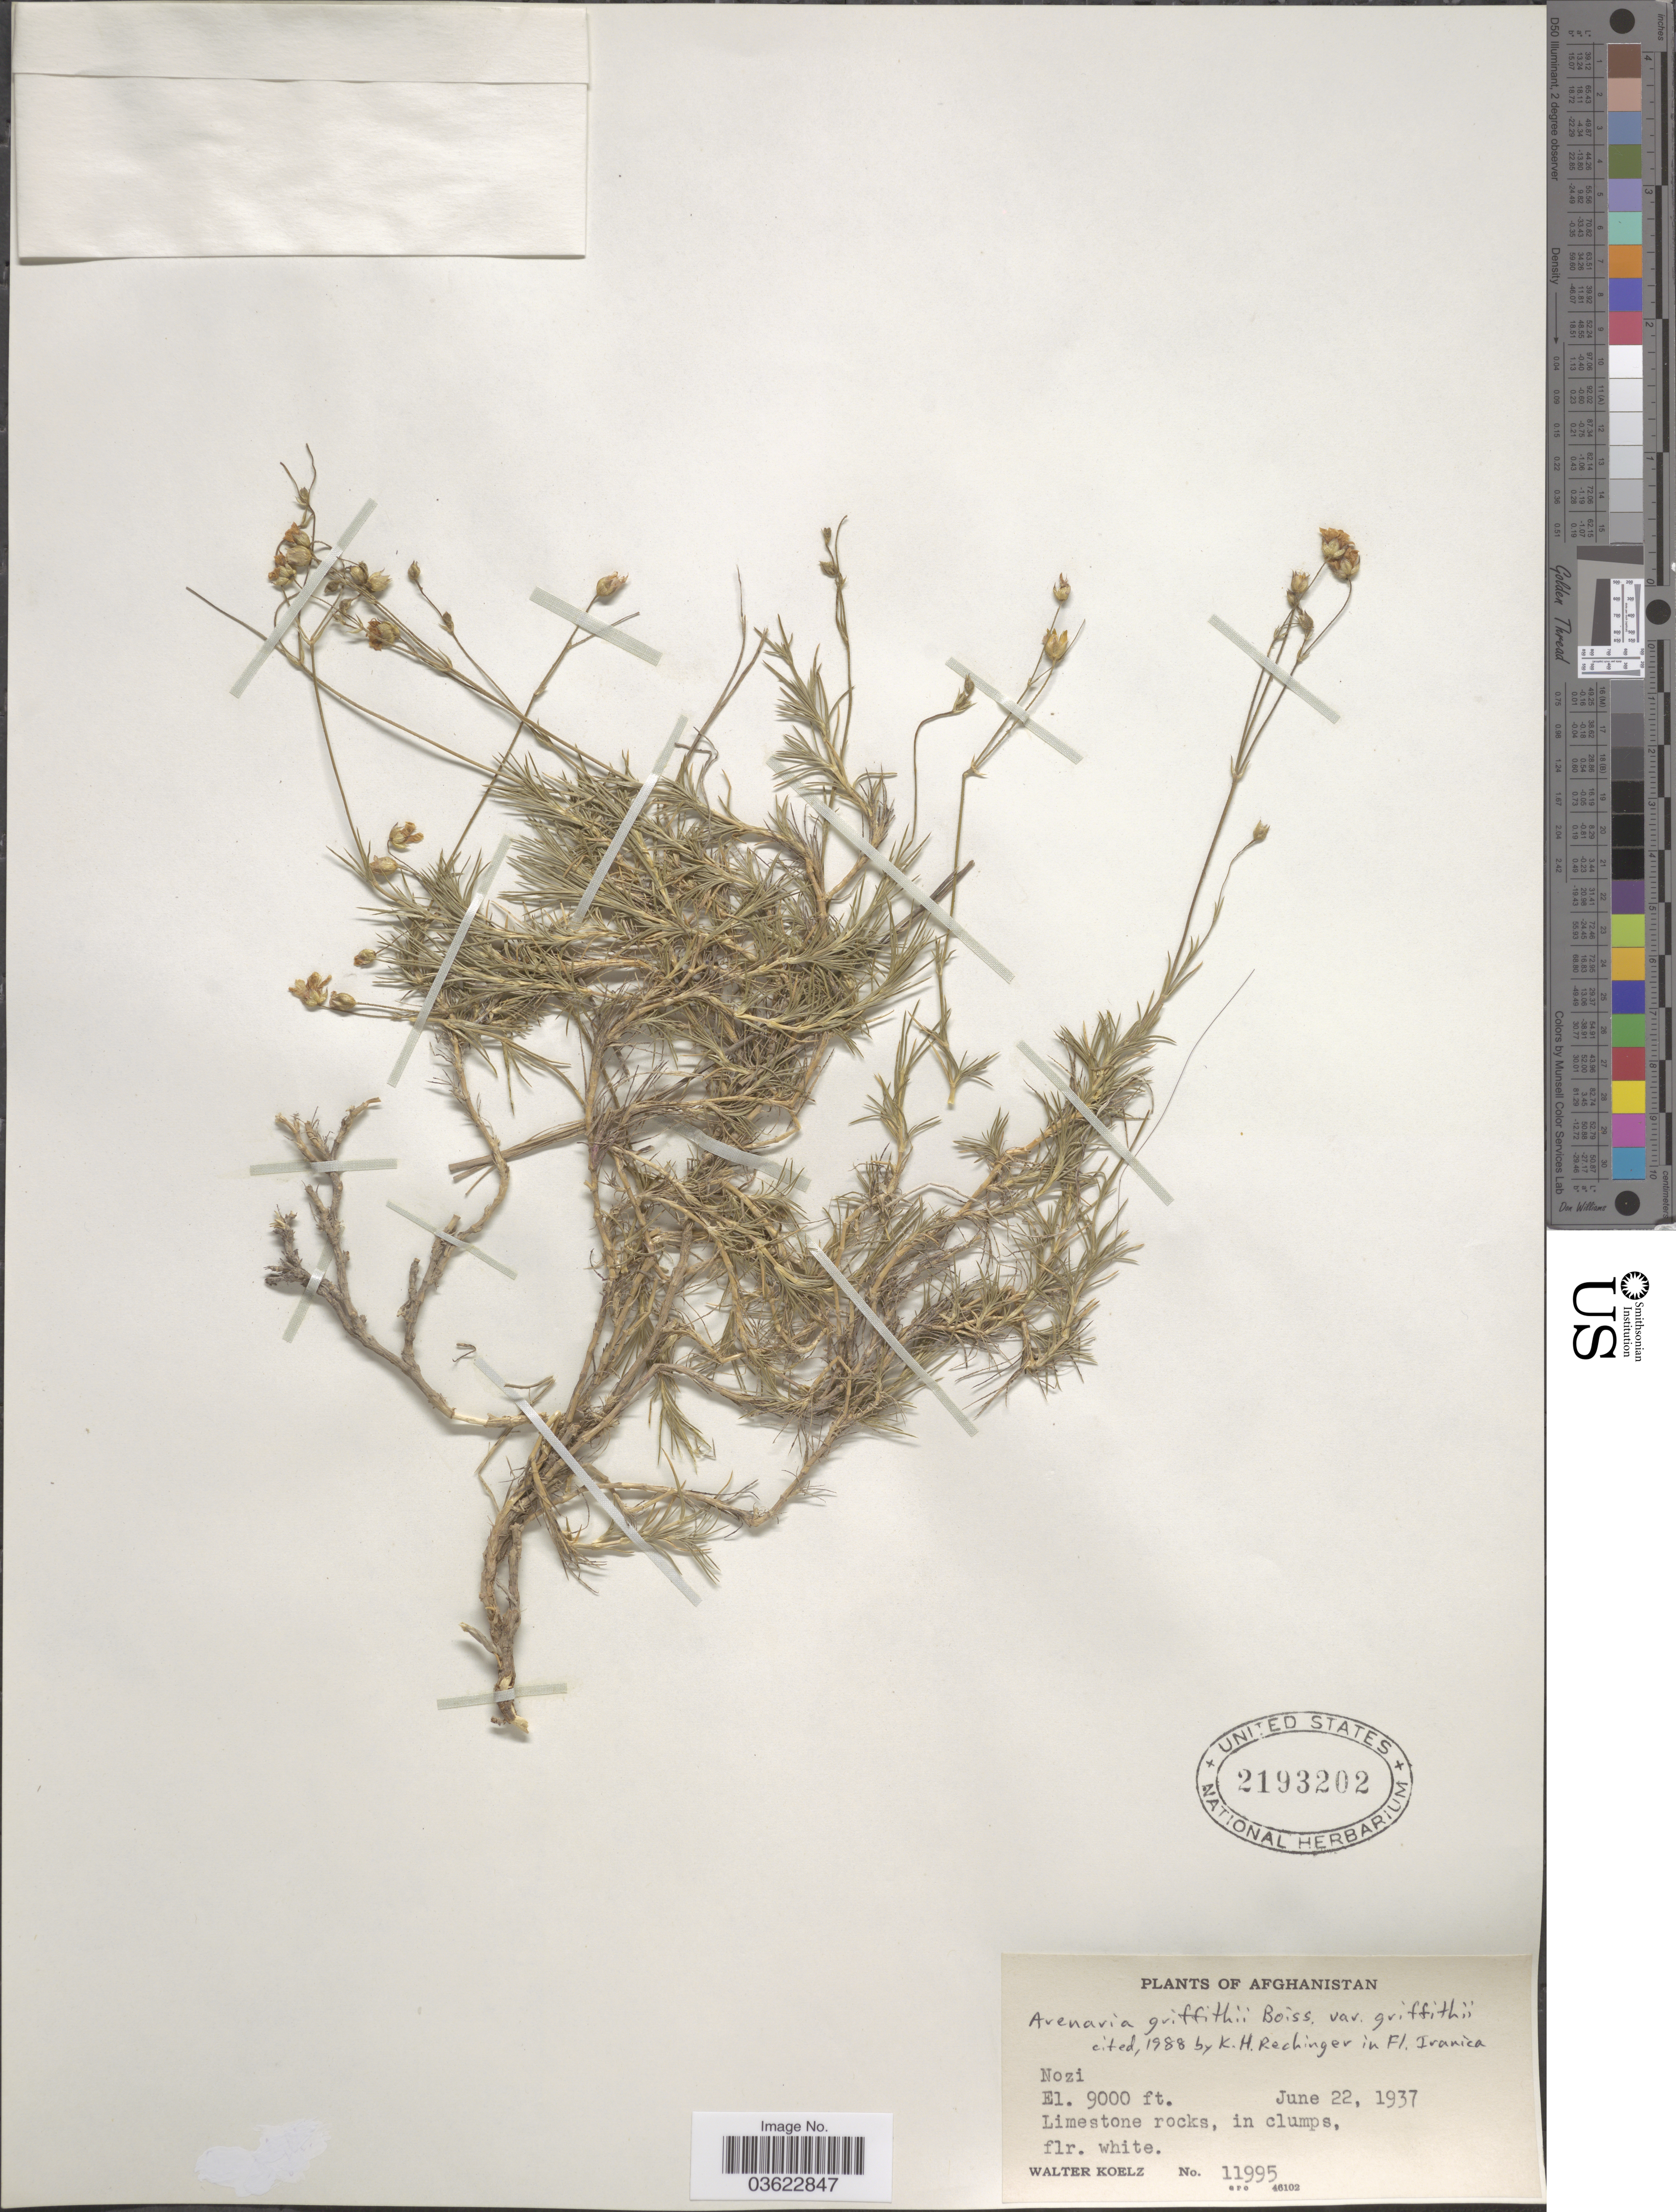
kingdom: Plantae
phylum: Tracheophyta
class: Magnoliopsida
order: Caryophyllales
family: Caryophyllaceae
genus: Eremogone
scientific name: Eremogone griffithii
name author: (Boiss.) Ikonn.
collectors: W. N. Koelz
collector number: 11995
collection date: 1937-06-22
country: Afghanistan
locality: Nozi.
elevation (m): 2743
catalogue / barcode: US 2193202